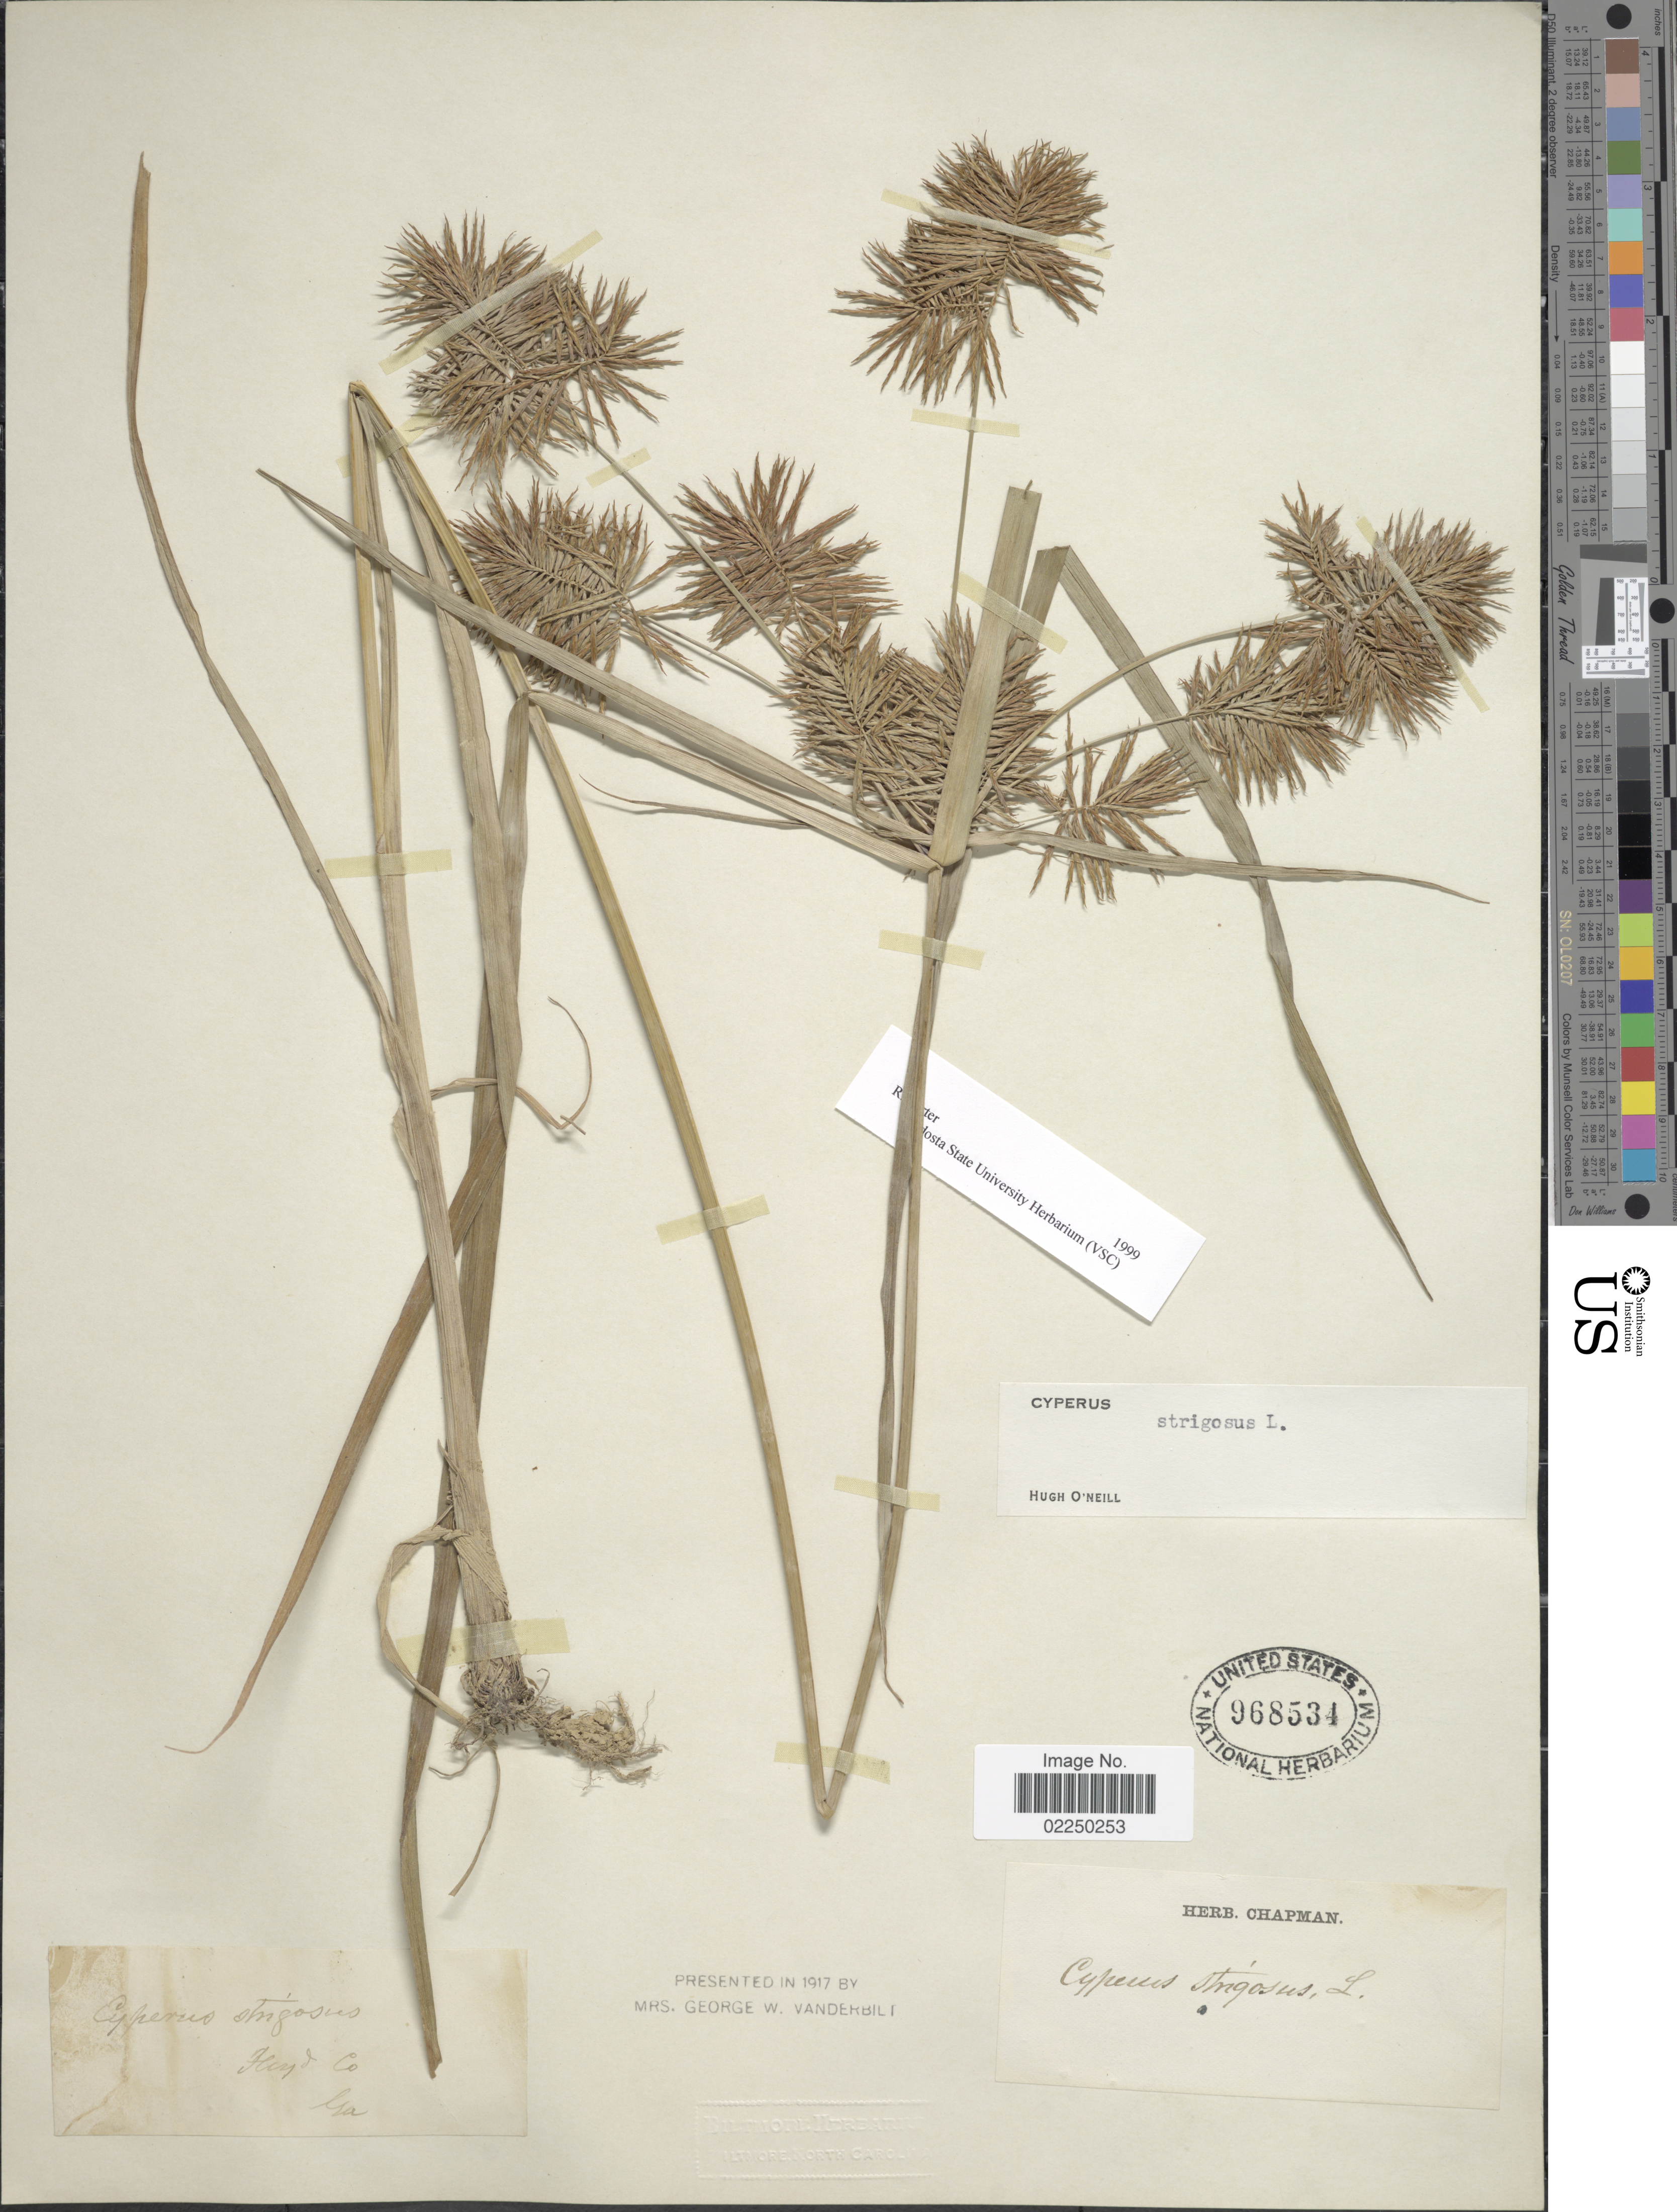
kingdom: Plantae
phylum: Tracheophyta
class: Liliopsida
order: Poales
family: Cyperaceae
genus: Cyperus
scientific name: Cyperus strigosus L.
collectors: ex herb. Chapman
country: United States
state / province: Georgia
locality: Floyd Co.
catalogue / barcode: US 968534